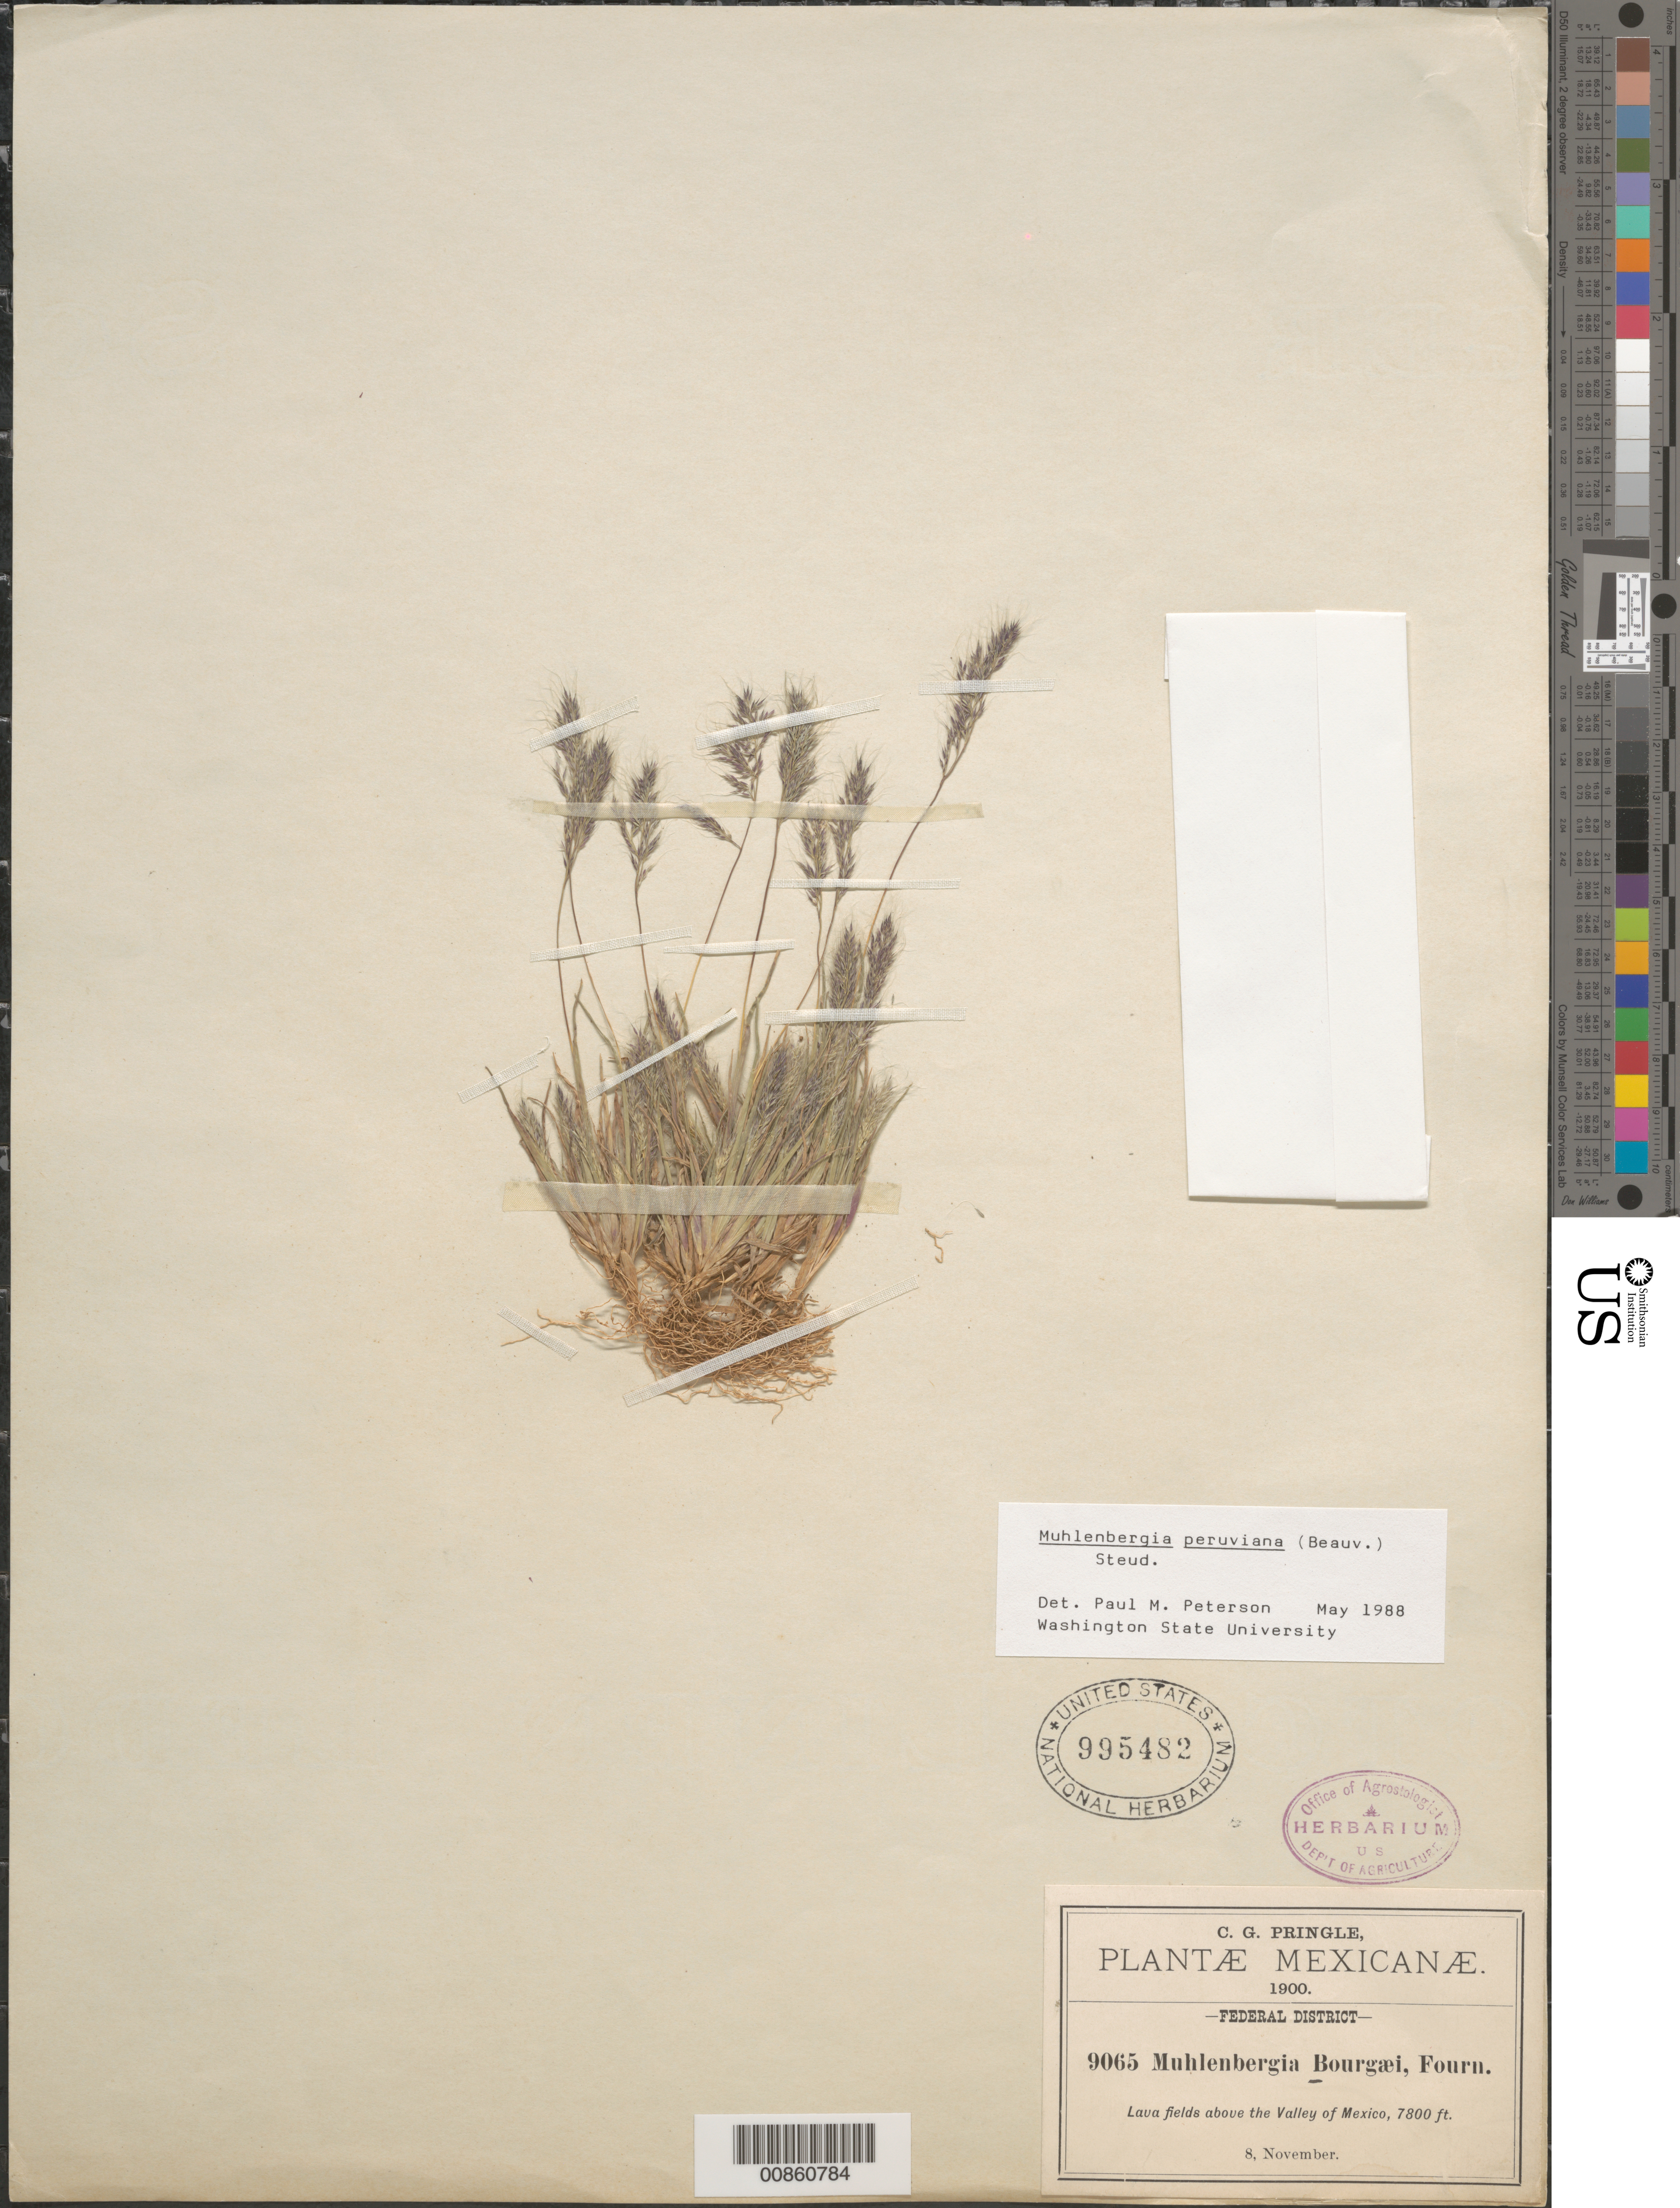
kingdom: Plantae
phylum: Tracheophyta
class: Liliopsida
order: Poales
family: Poaceae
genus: Muhlenbergia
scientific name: Muhlenbergia peruviana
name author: (P. Beauv.) Steud.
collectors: C. G. Pringle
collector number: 9065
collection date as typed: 08 Nov 1900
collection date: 1900-11-08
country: Mexico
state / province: Distrito Federal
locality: Lava fields above Valley of Mexico, Pedregal de San Angel, D.F.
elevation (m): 2377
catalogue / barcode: US 995482